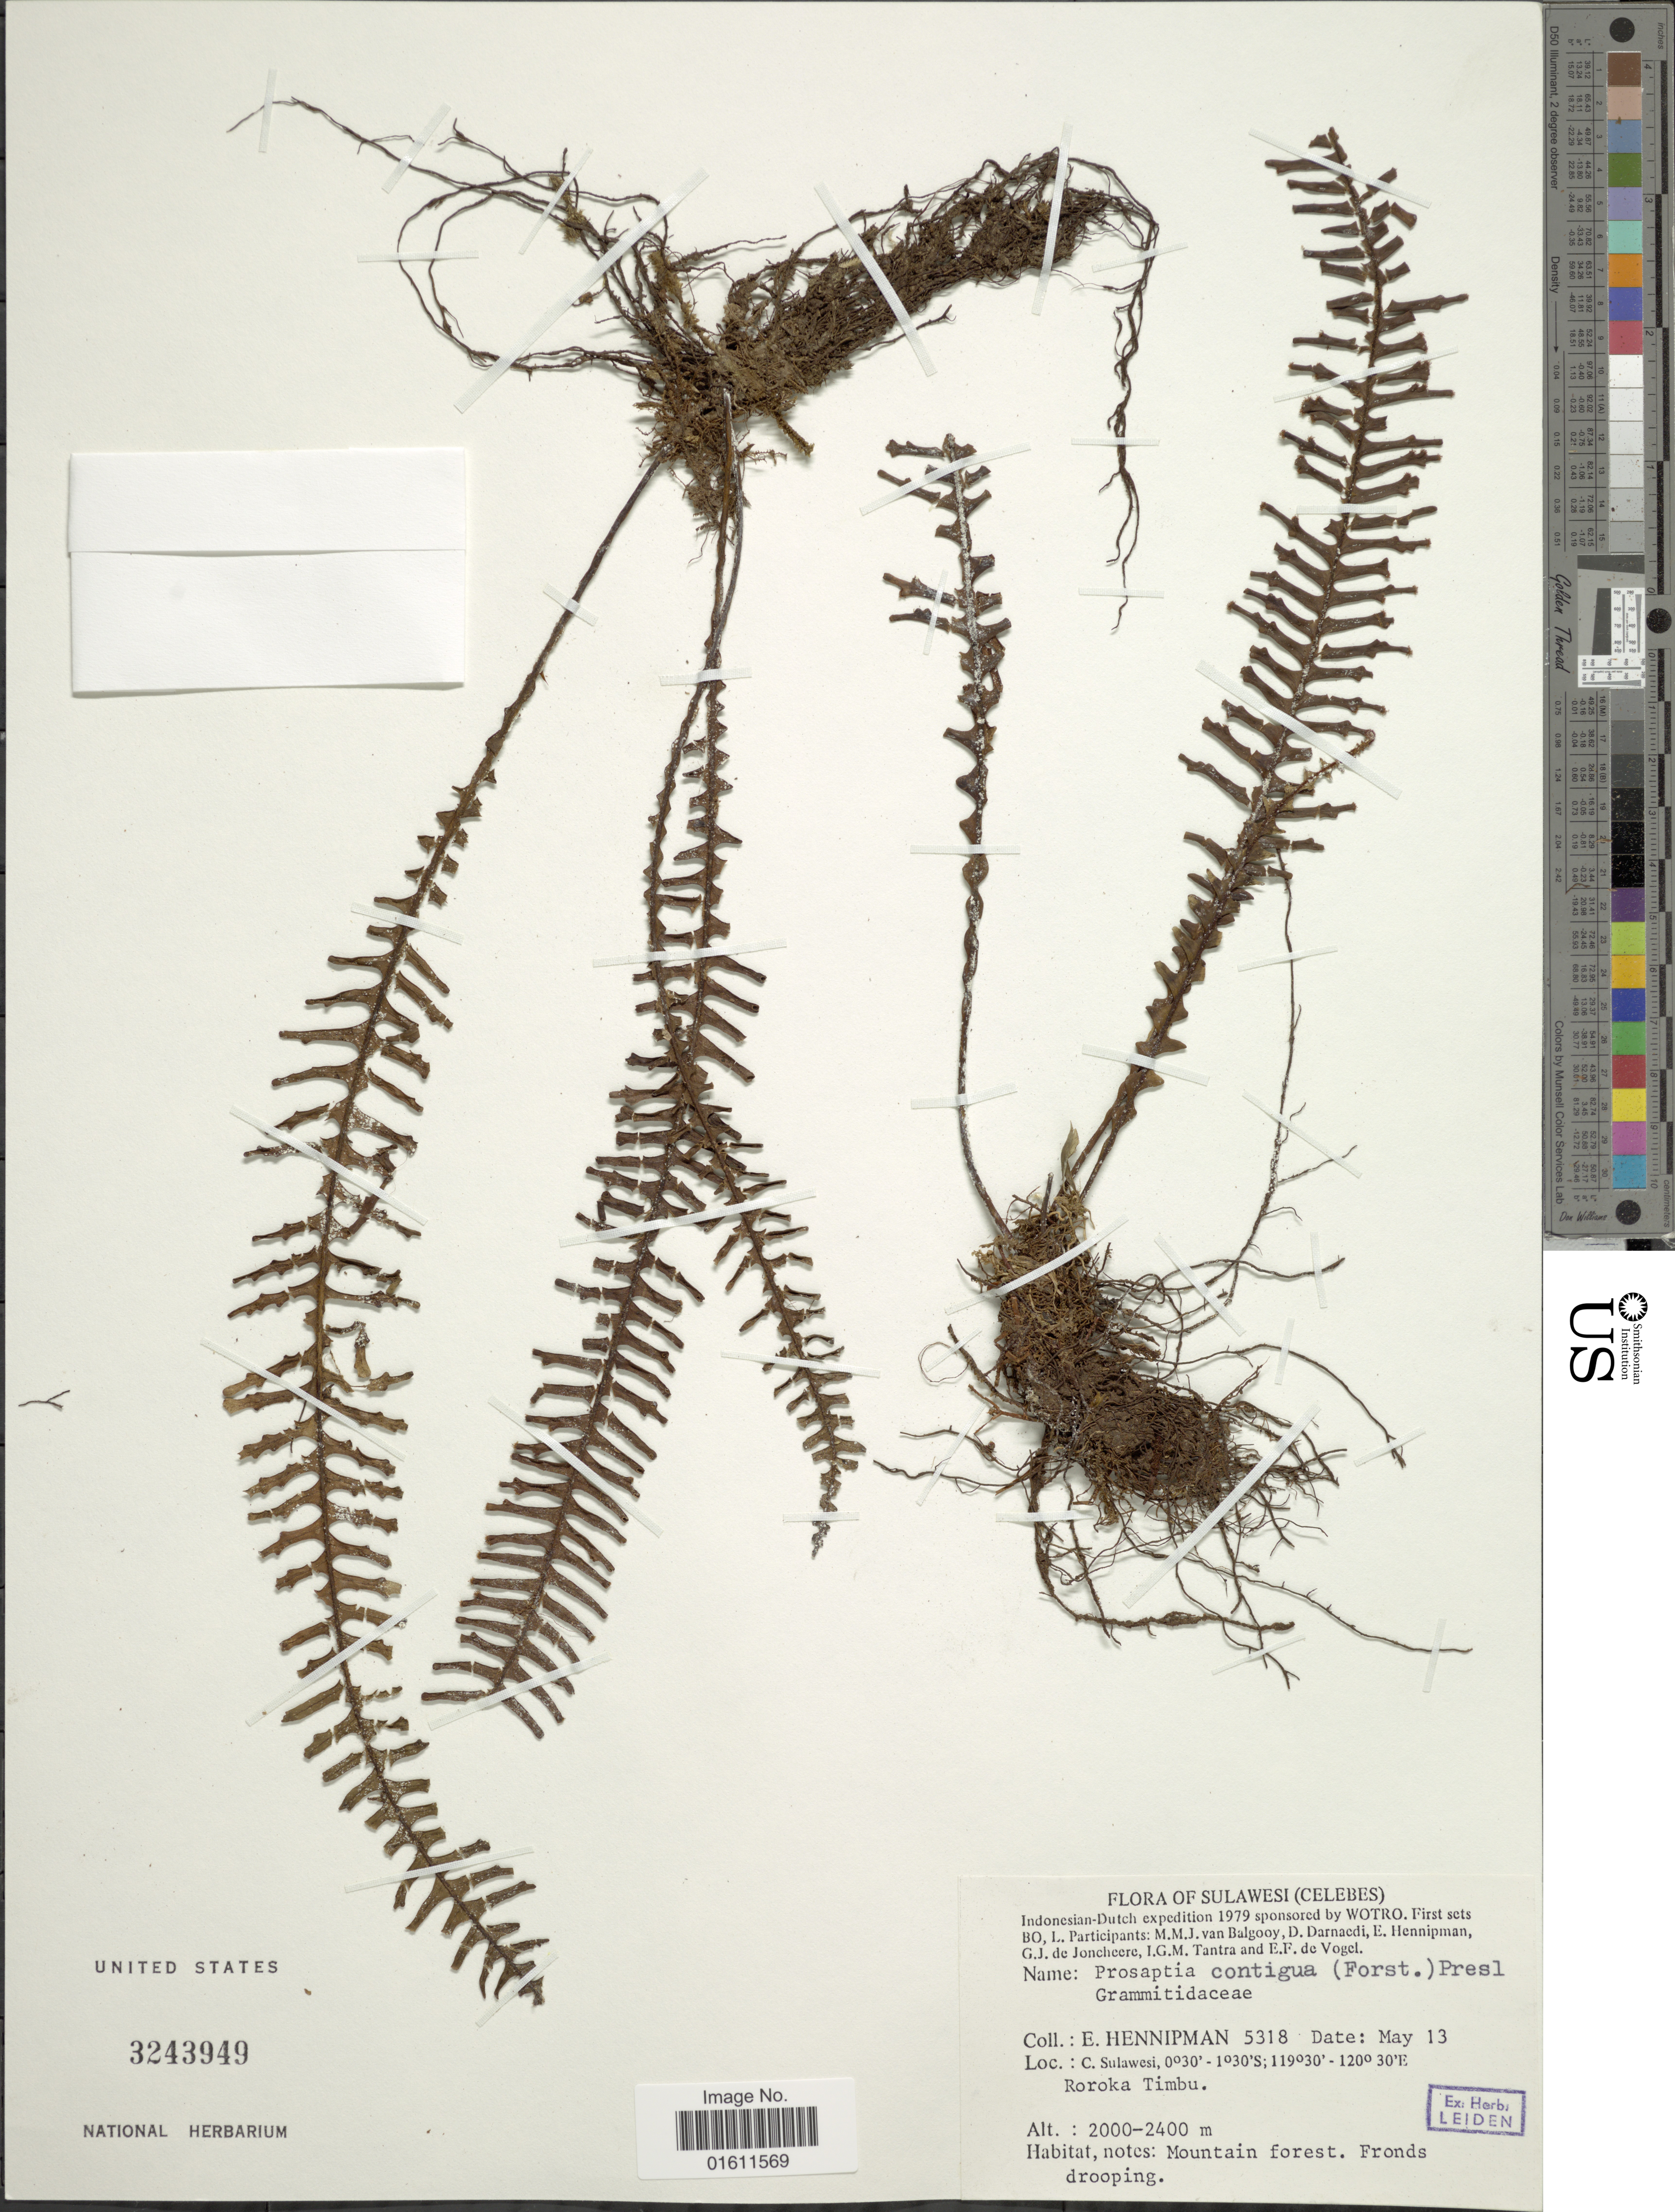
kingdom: Plantae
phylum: Tracheophyta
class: Polypodiopsida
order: Polypodiales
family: Polypodiaceae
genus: Prosaptia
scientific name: Prosaptia contigua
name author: (G. Forst.) Presl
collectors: E. Hennipman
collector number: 5318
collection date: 1979-05-13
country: Indonesia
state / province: Sulawesi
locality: Celebes, C. Sulawesi, Roroka Timbu.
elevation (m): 2000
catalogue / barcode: US 3243949